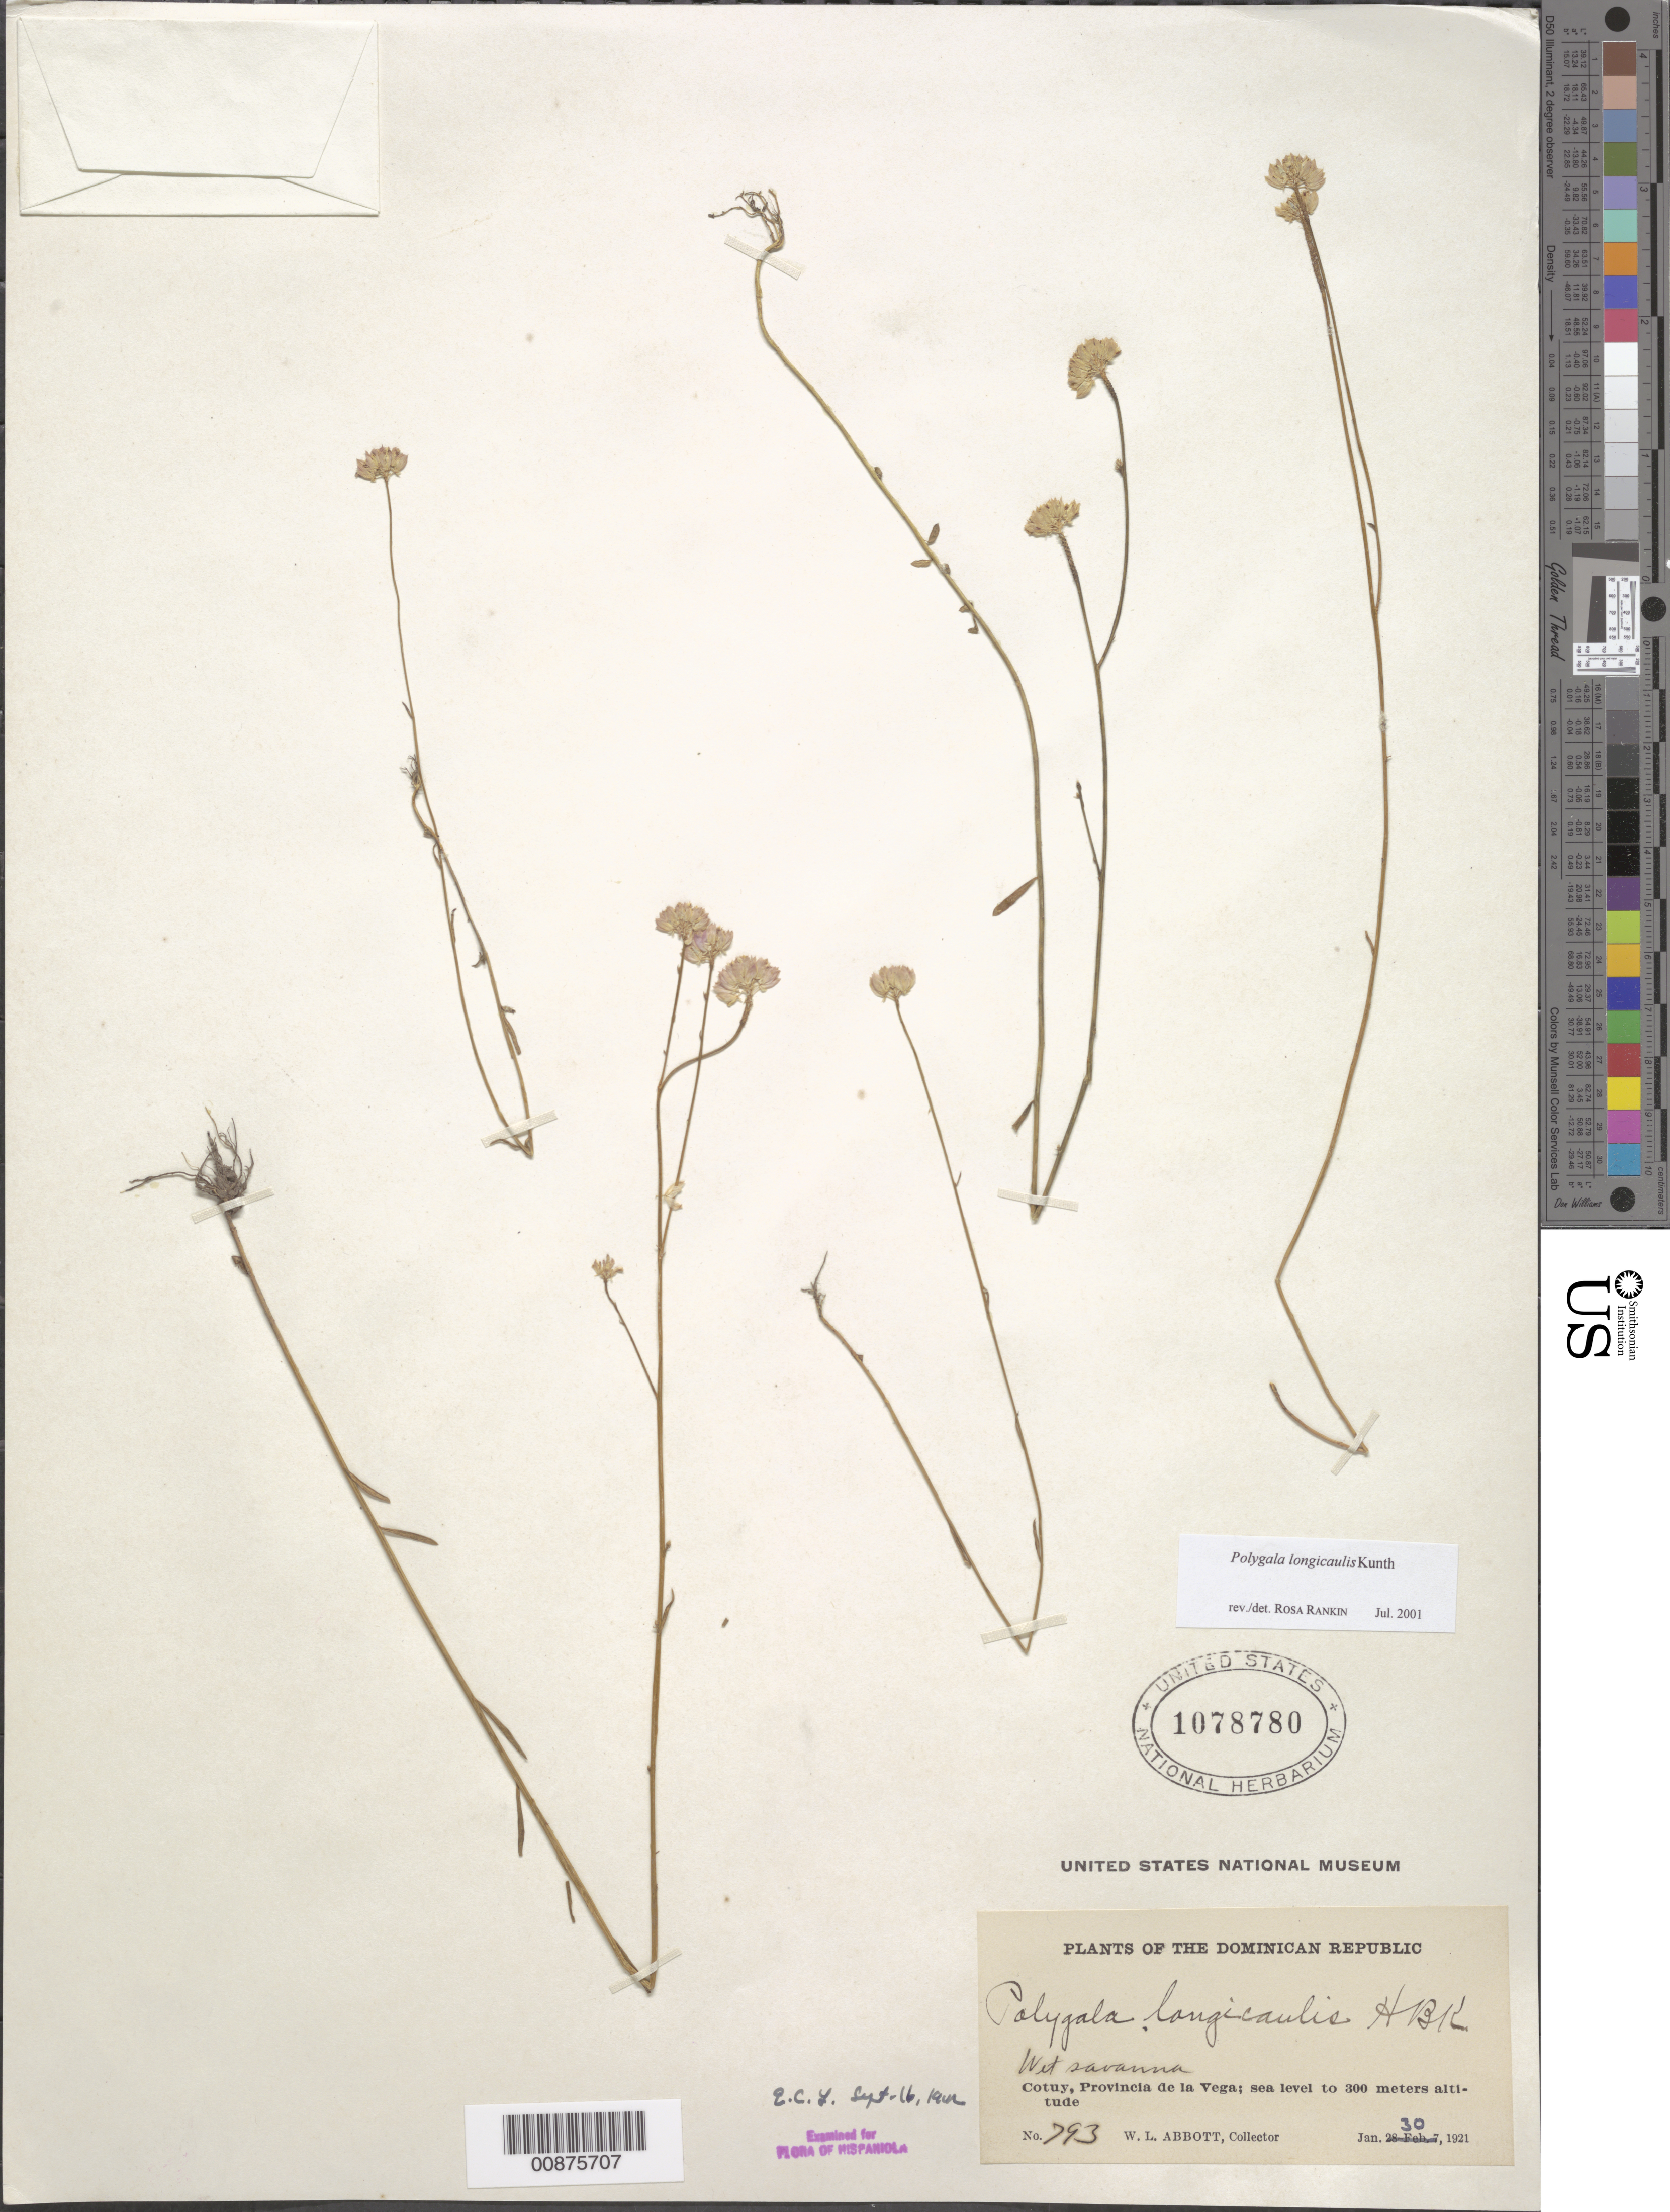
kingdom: Plantae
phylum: Tracheophyta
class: Magnoliopsida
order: Fabales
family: Polygalaceae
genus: Polygala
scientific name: Polygala longicaulis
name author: Kunth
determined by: Rankin Rodriguez, Rosa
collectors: W. L. Abbott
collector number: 793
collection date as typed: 30 Jan 1921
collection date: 1921-01-30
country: Dominican Republic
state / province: La Vega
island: Hispaniola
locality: Cotuy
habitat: Wet savanna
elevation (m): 0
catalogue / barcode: US 1078780